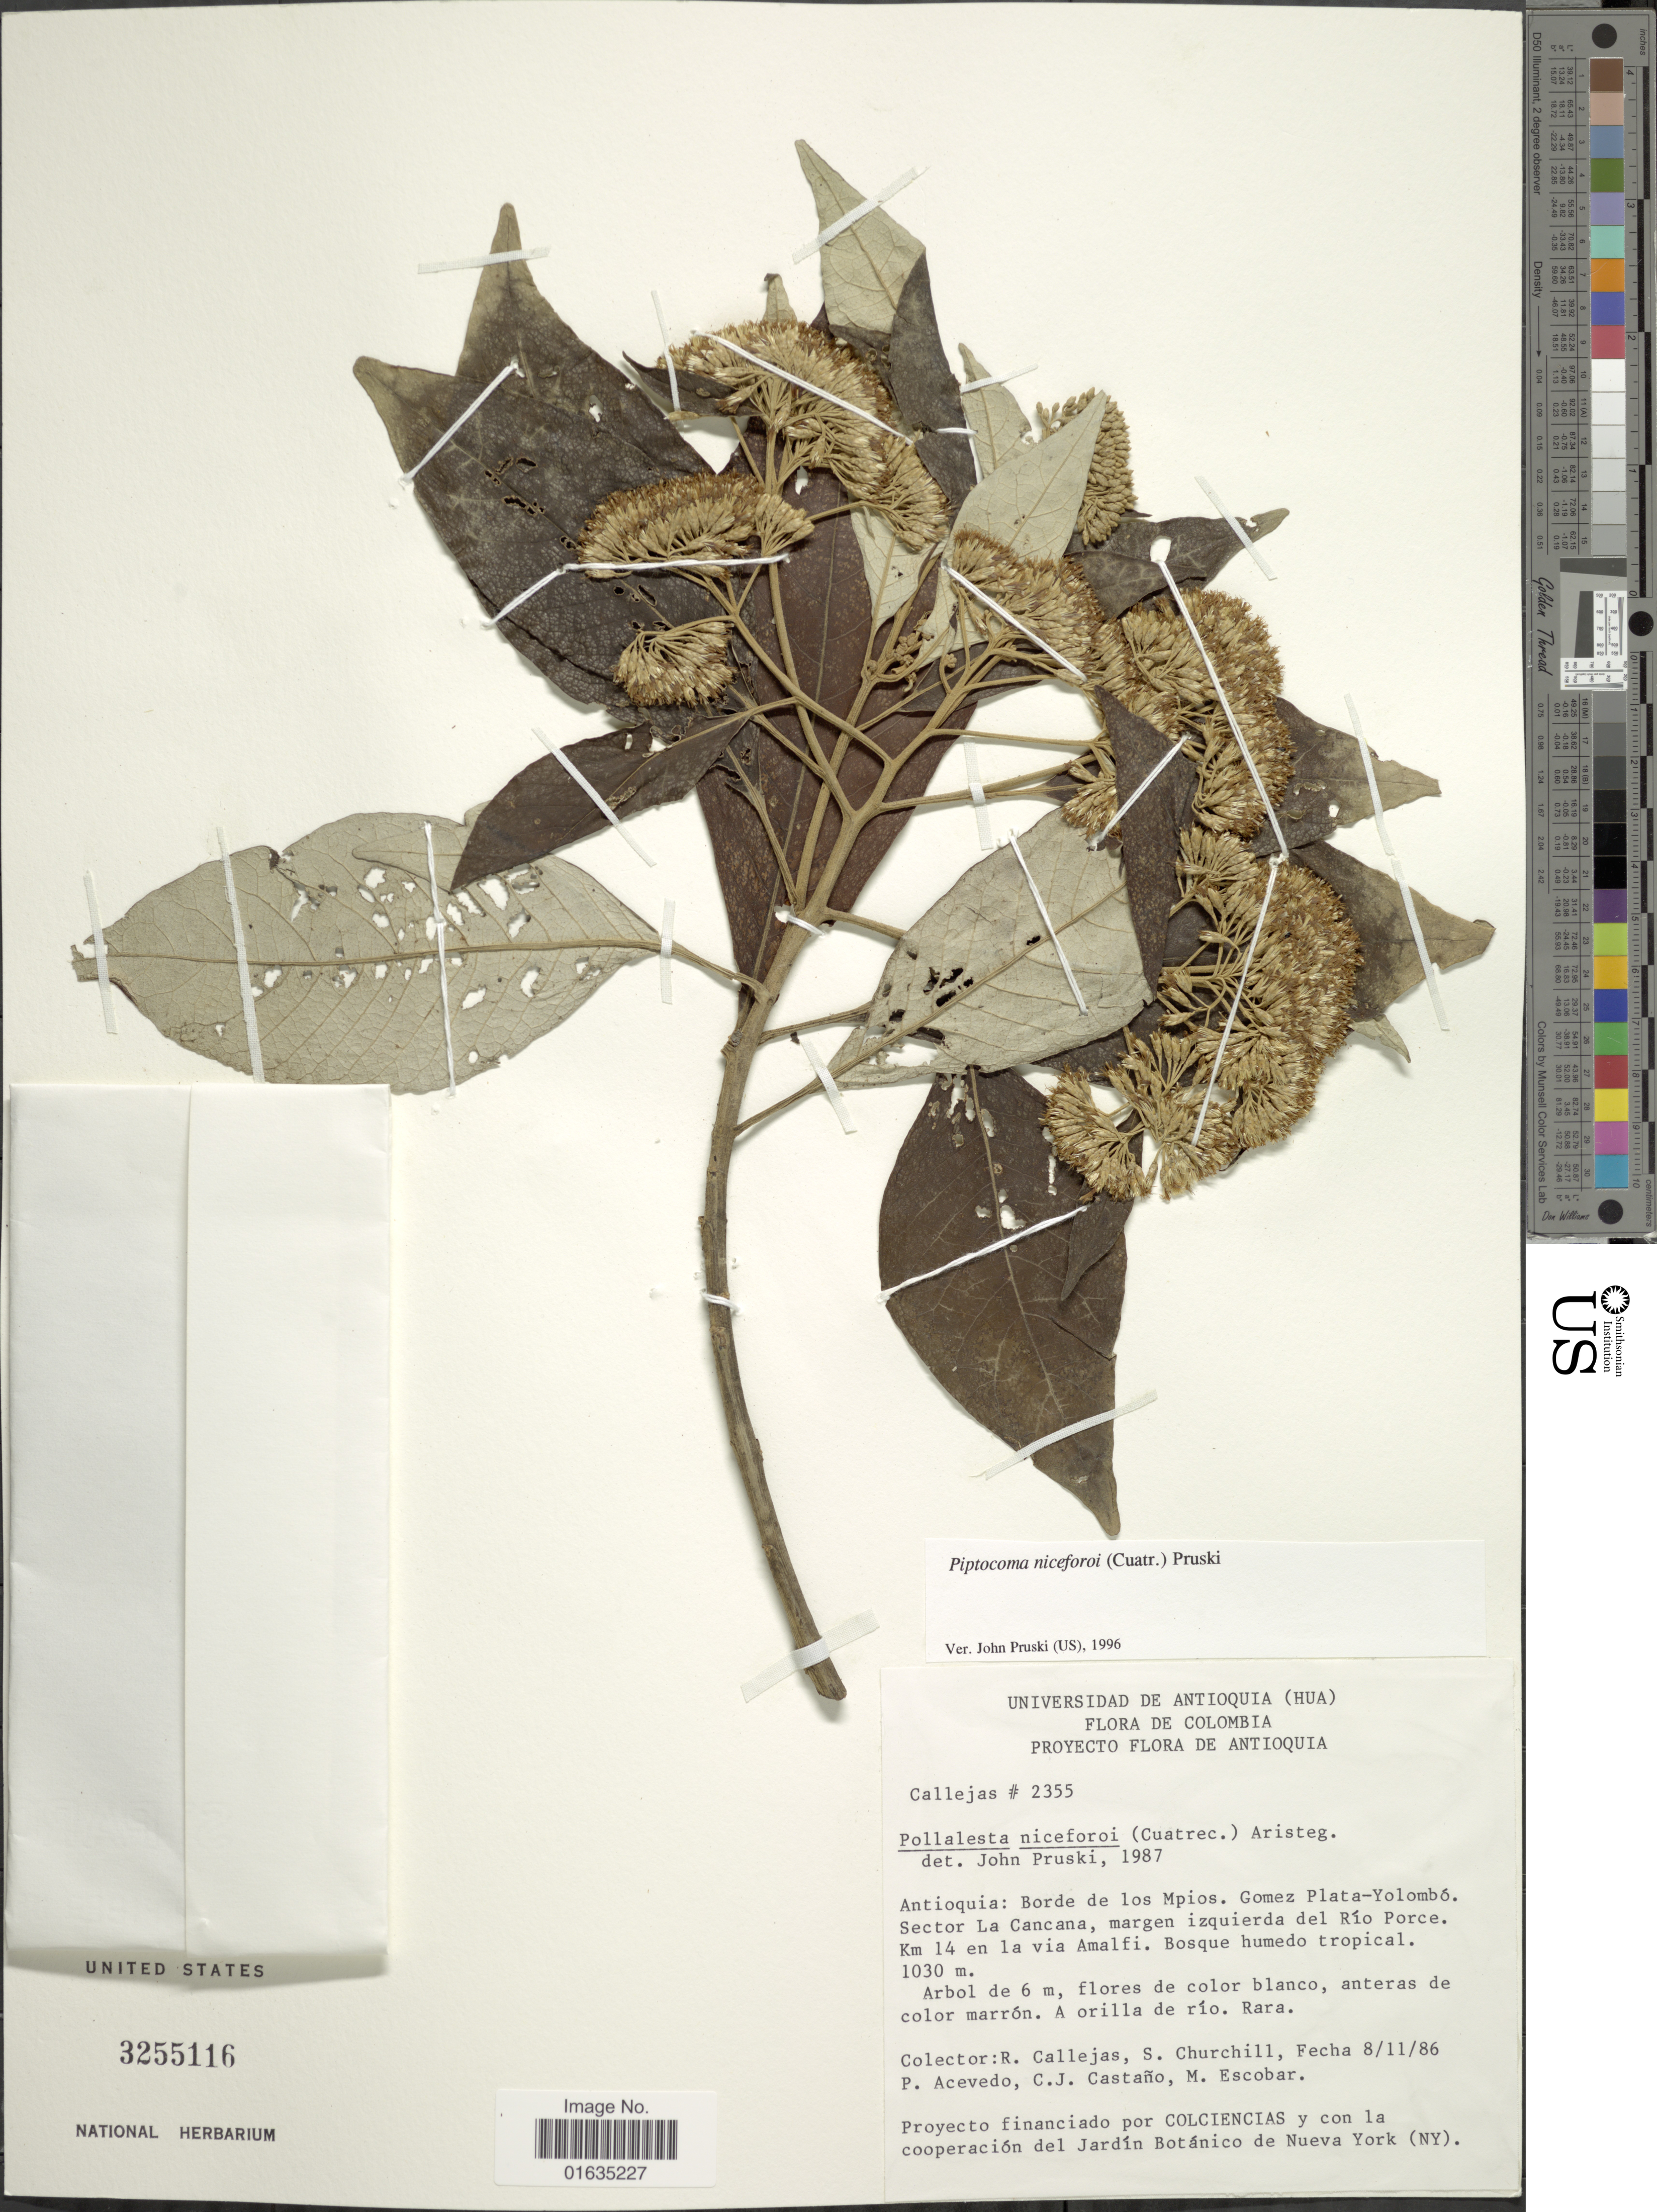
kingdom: Plantae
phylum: Tracheophyta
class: Magnoliopsida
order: Asterales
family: Asteraceae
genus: Piptocoma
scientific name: Piptocoma niceforoi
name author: (Cuatrec.) H. Rob.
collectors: R. Callejas, S. Churchill, P. Acevedo-Rodr., C. Castaño & M. Escobar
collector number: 2355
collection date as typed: Transcribed d/m/y: 8/11/86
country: Colombia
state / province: Antioquia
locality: Borde de los Mpios, Gomez Plata-Yolombo, Sector La Cancana, margen izquierda del Rio Porce, km 14 en la via Amalfi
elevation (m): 1030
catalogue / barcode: US 3255116